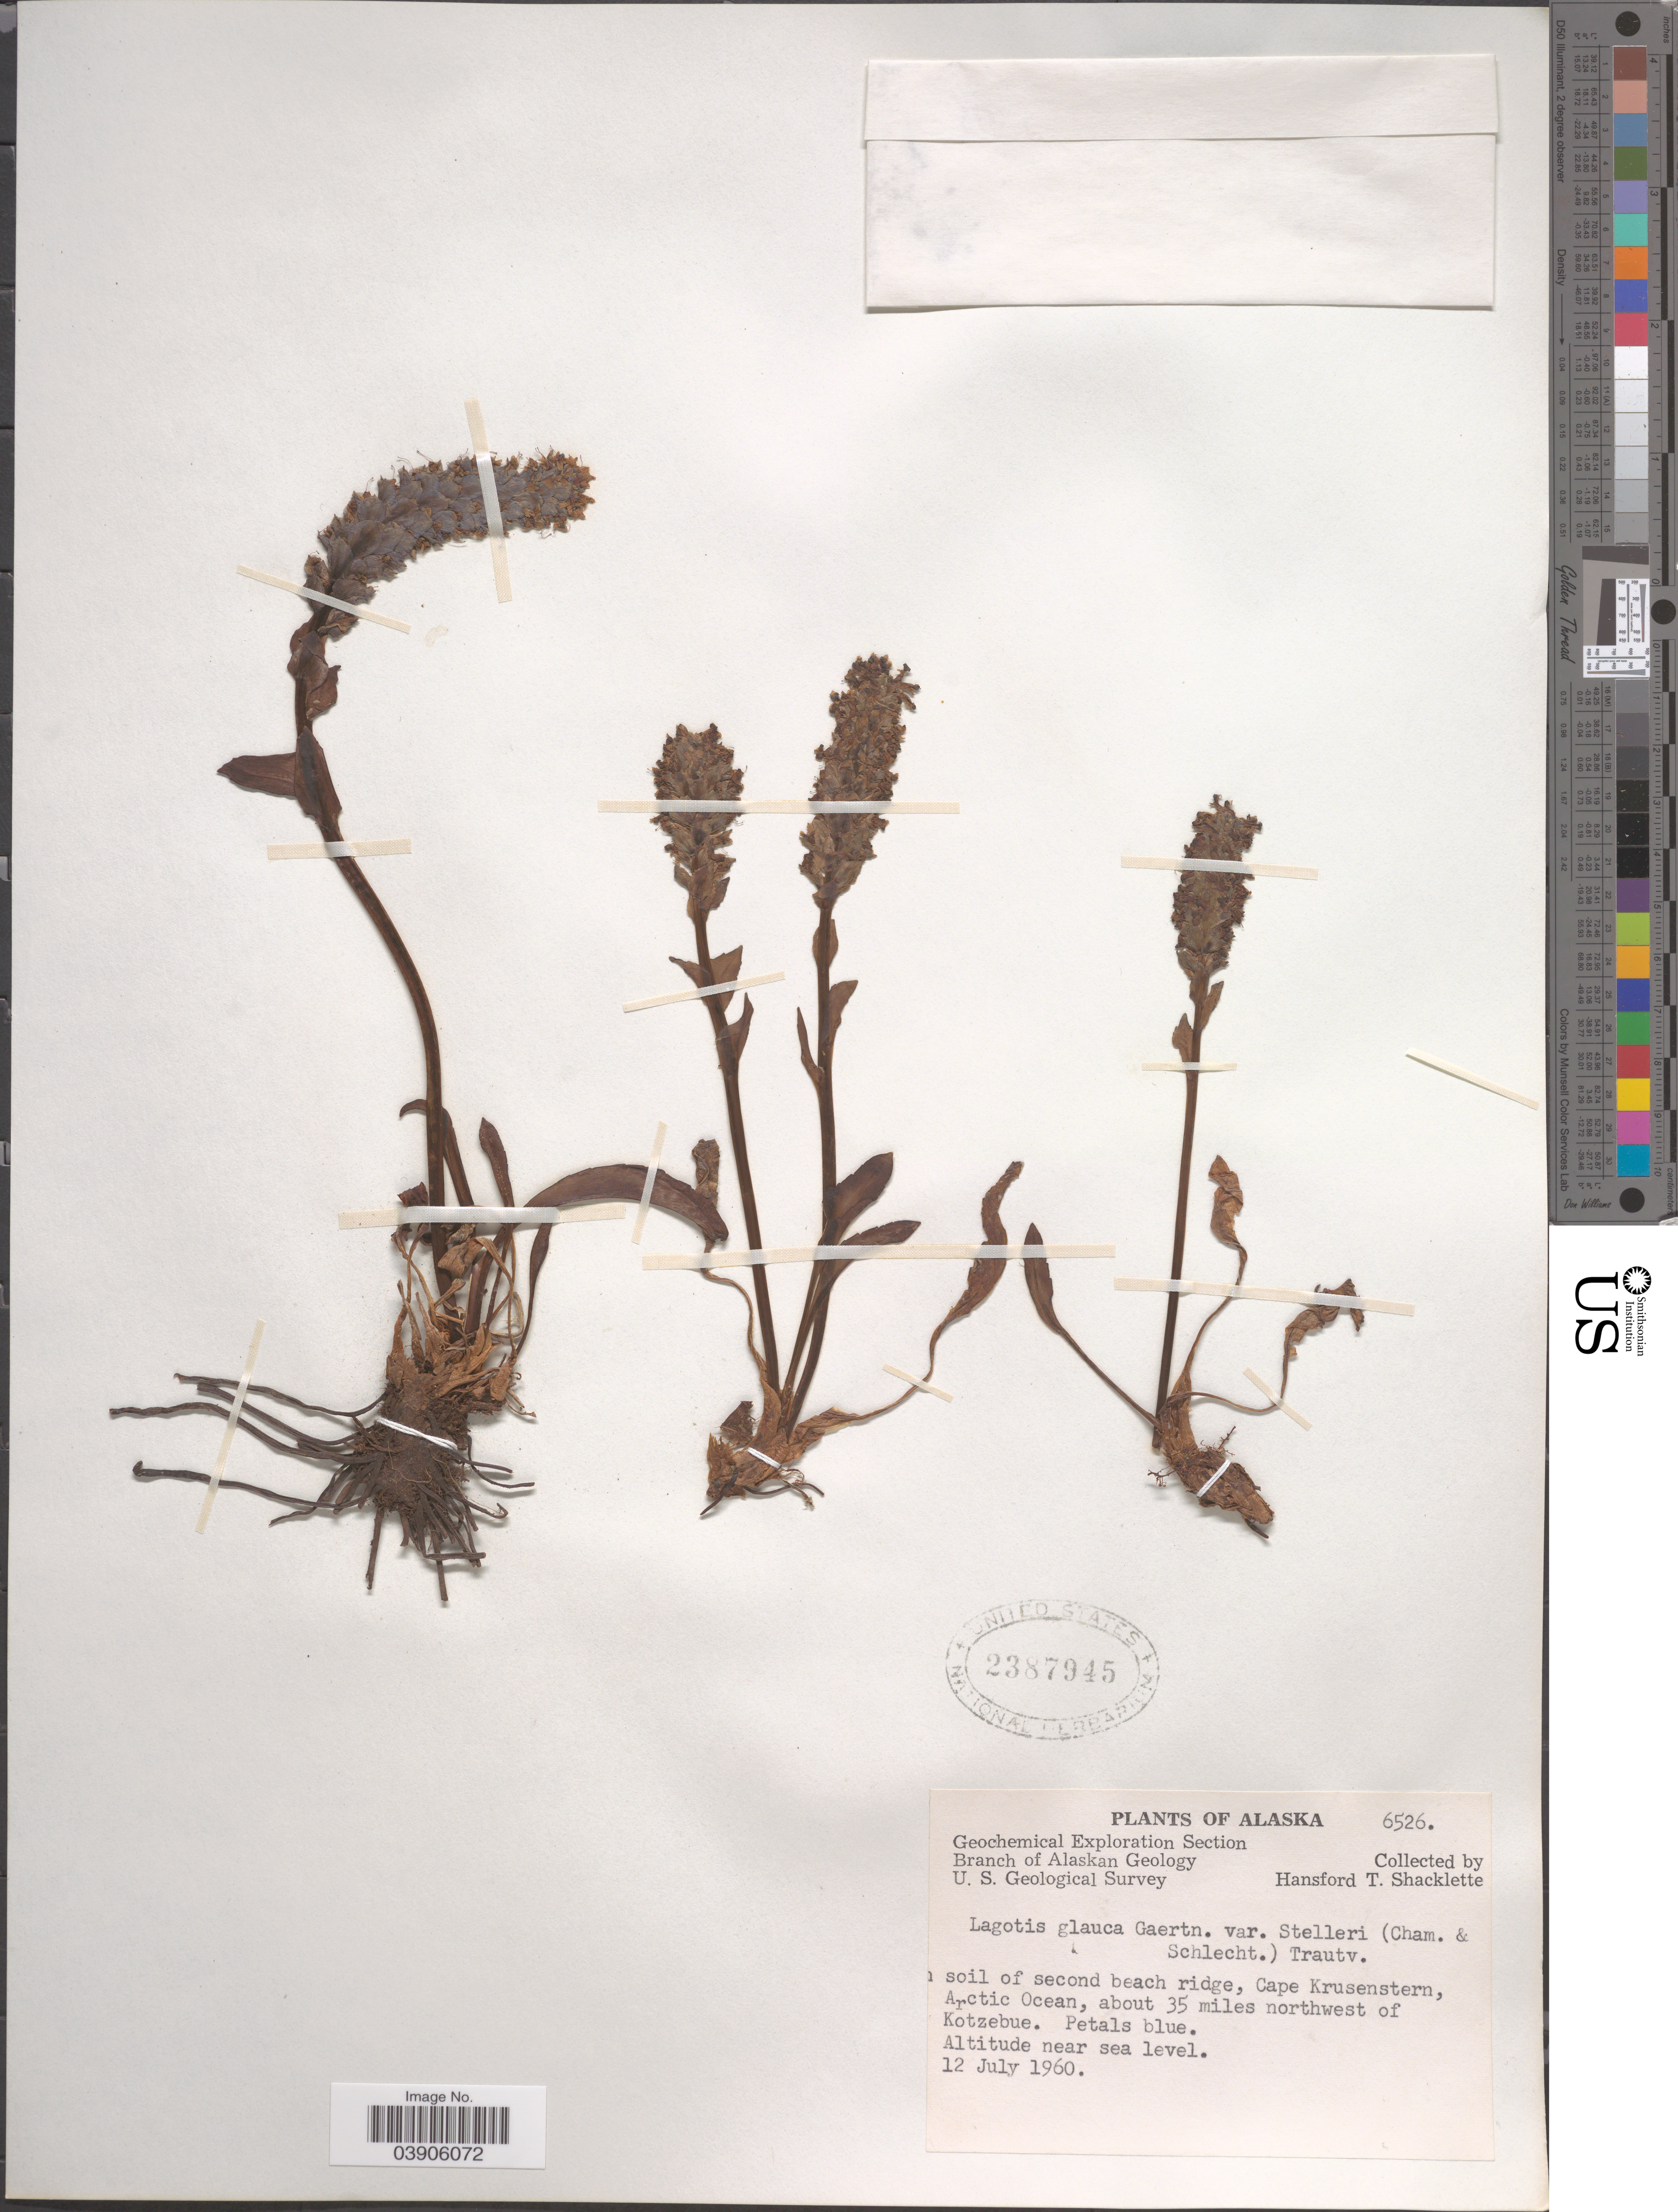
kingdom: Plantae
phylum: Tracheophyta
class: Magnoliopsida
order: Lamiales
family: Plantaginaceae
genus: Lagotis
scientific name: Lagotis glauca var. stelleri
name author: Trautv.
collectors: H. Shacklette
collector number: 6526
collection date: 1960-07-12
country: United States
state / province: Alaska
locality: Soil of second beach ridge, Cape Krusentern, Arctic Ocean, about 35 miles northwest of Kotzebue.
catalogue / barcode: US 2387945